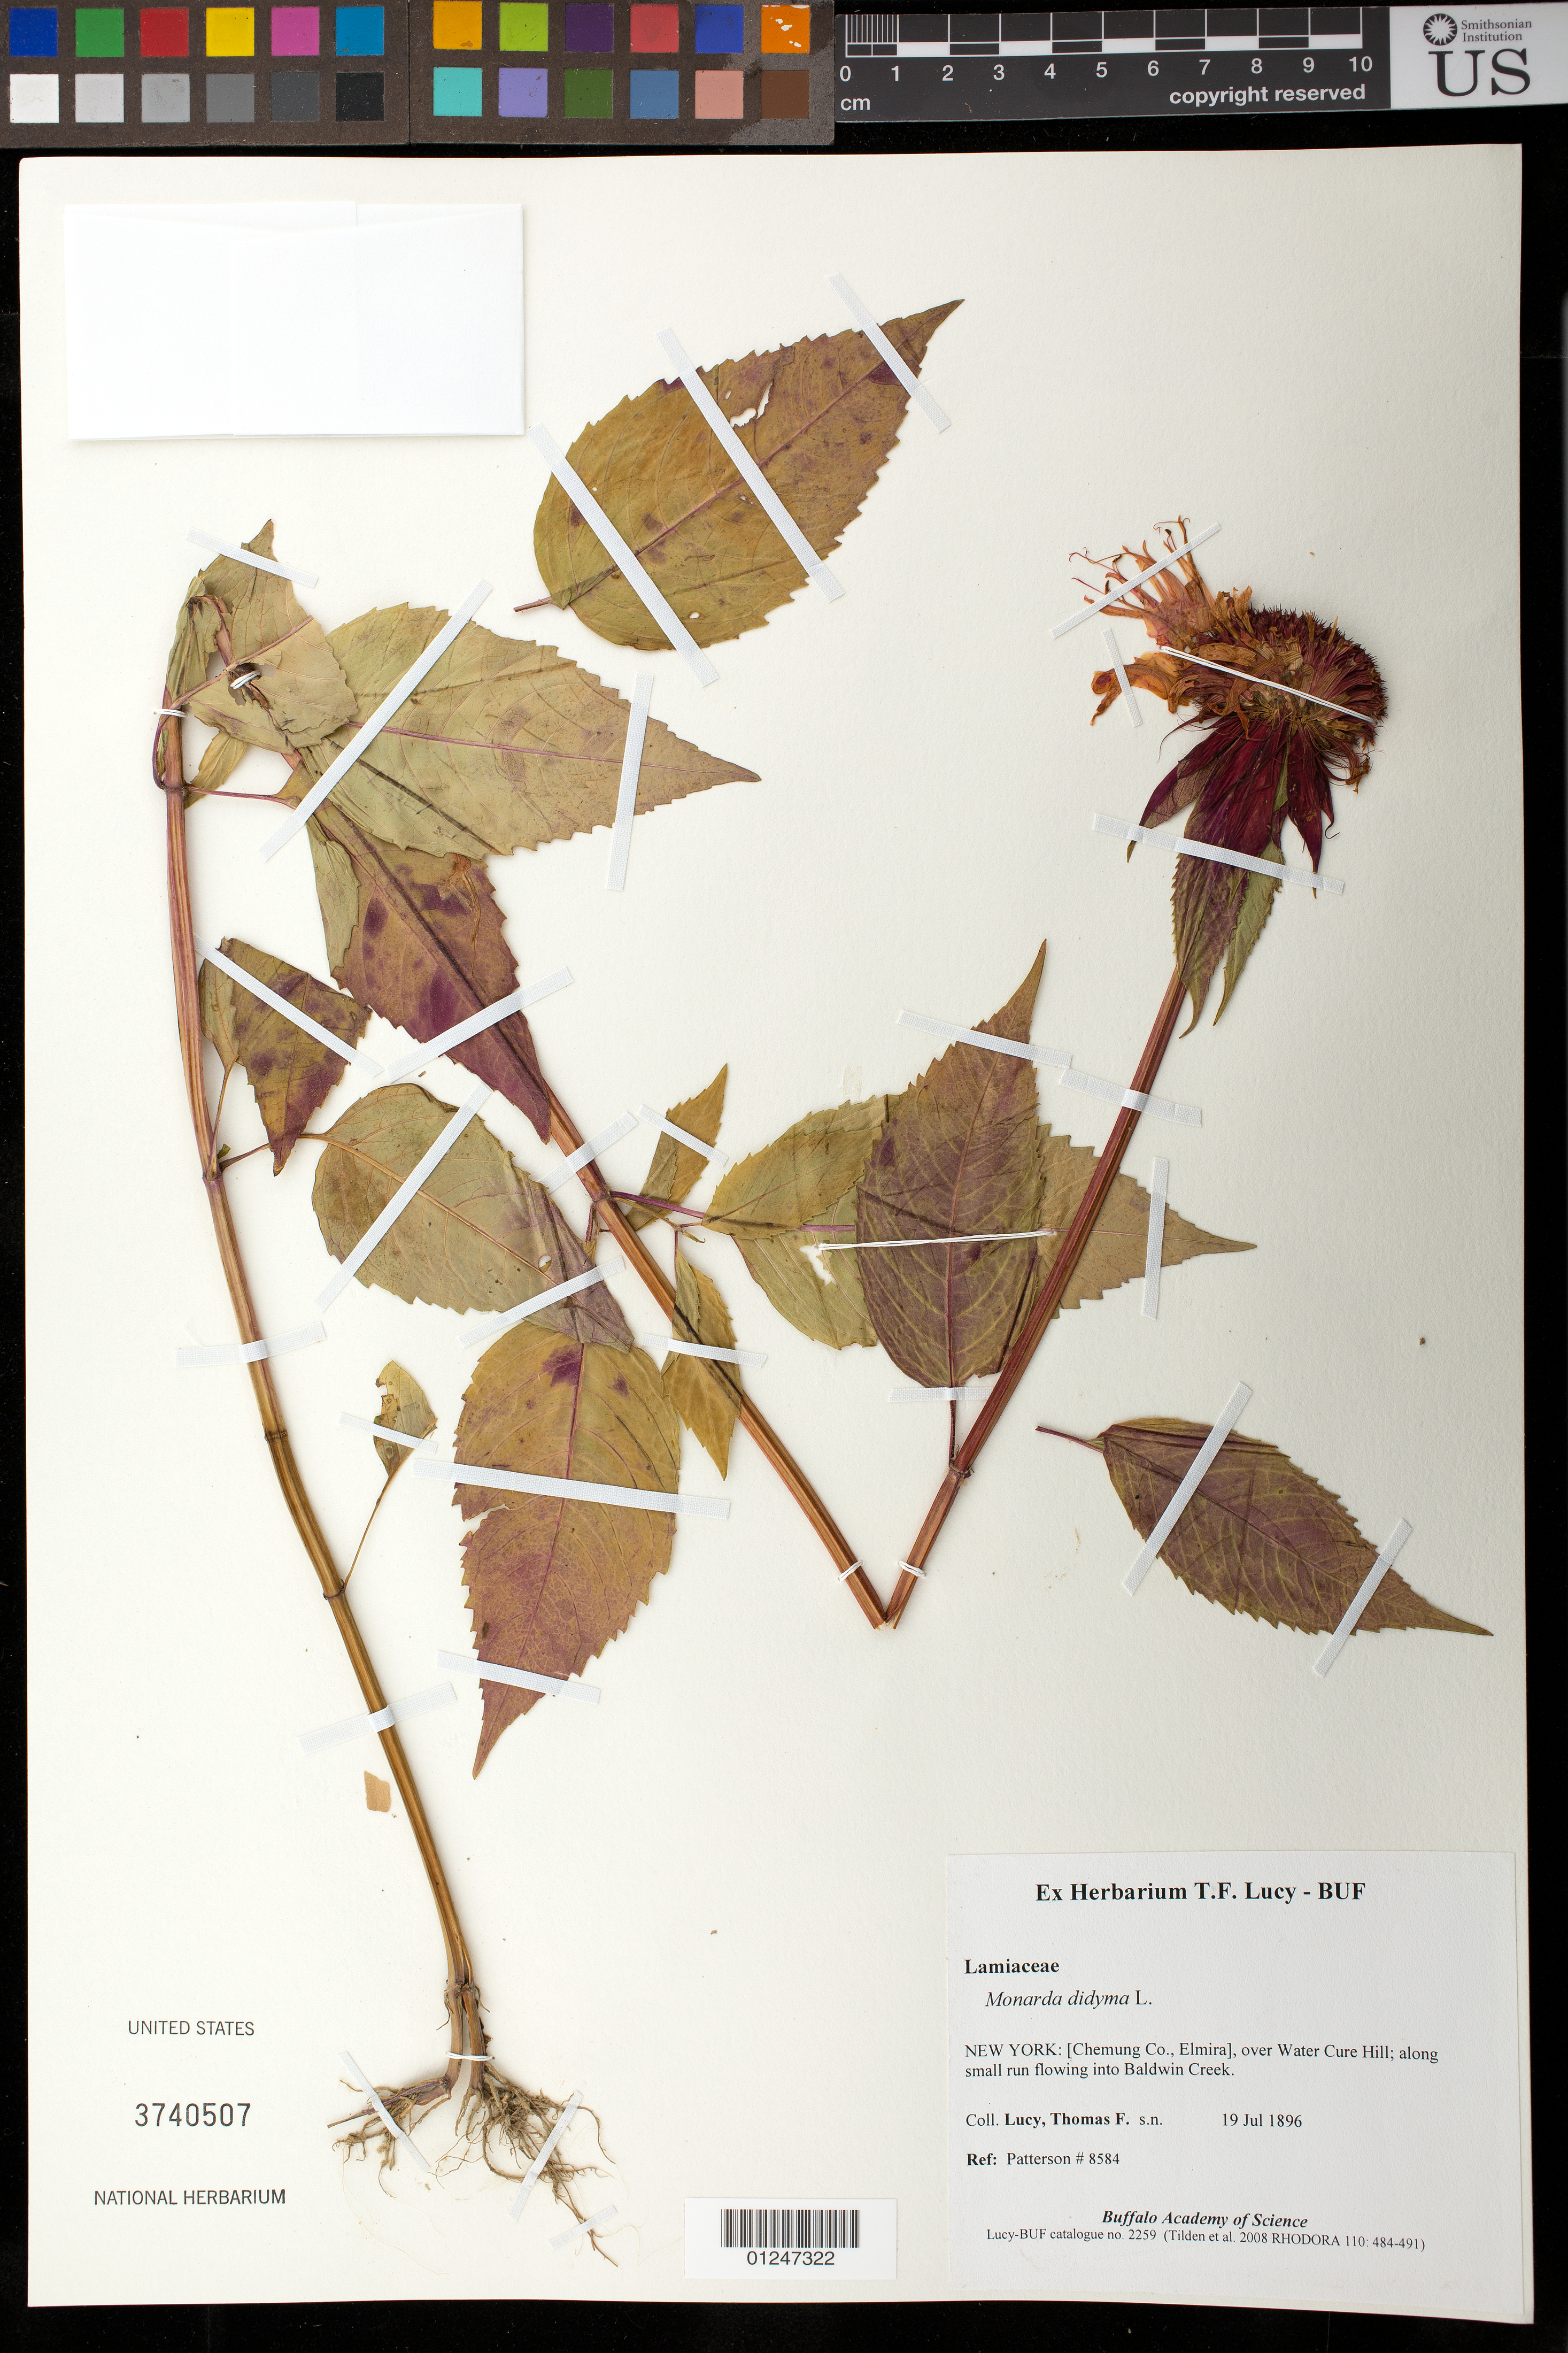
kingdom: Plantae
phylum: Tracheophyta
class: Magnoliopsida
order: Lamiales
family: Lamiaceae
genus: Monarda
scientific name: Monarda didyma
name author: L.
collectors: T. Lucy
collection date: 1896-07-19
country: United States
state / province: New York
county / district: Chemung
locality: over Water Cure Hill; along small run flowing into Baldwin Creek.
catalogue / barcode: US 3740507